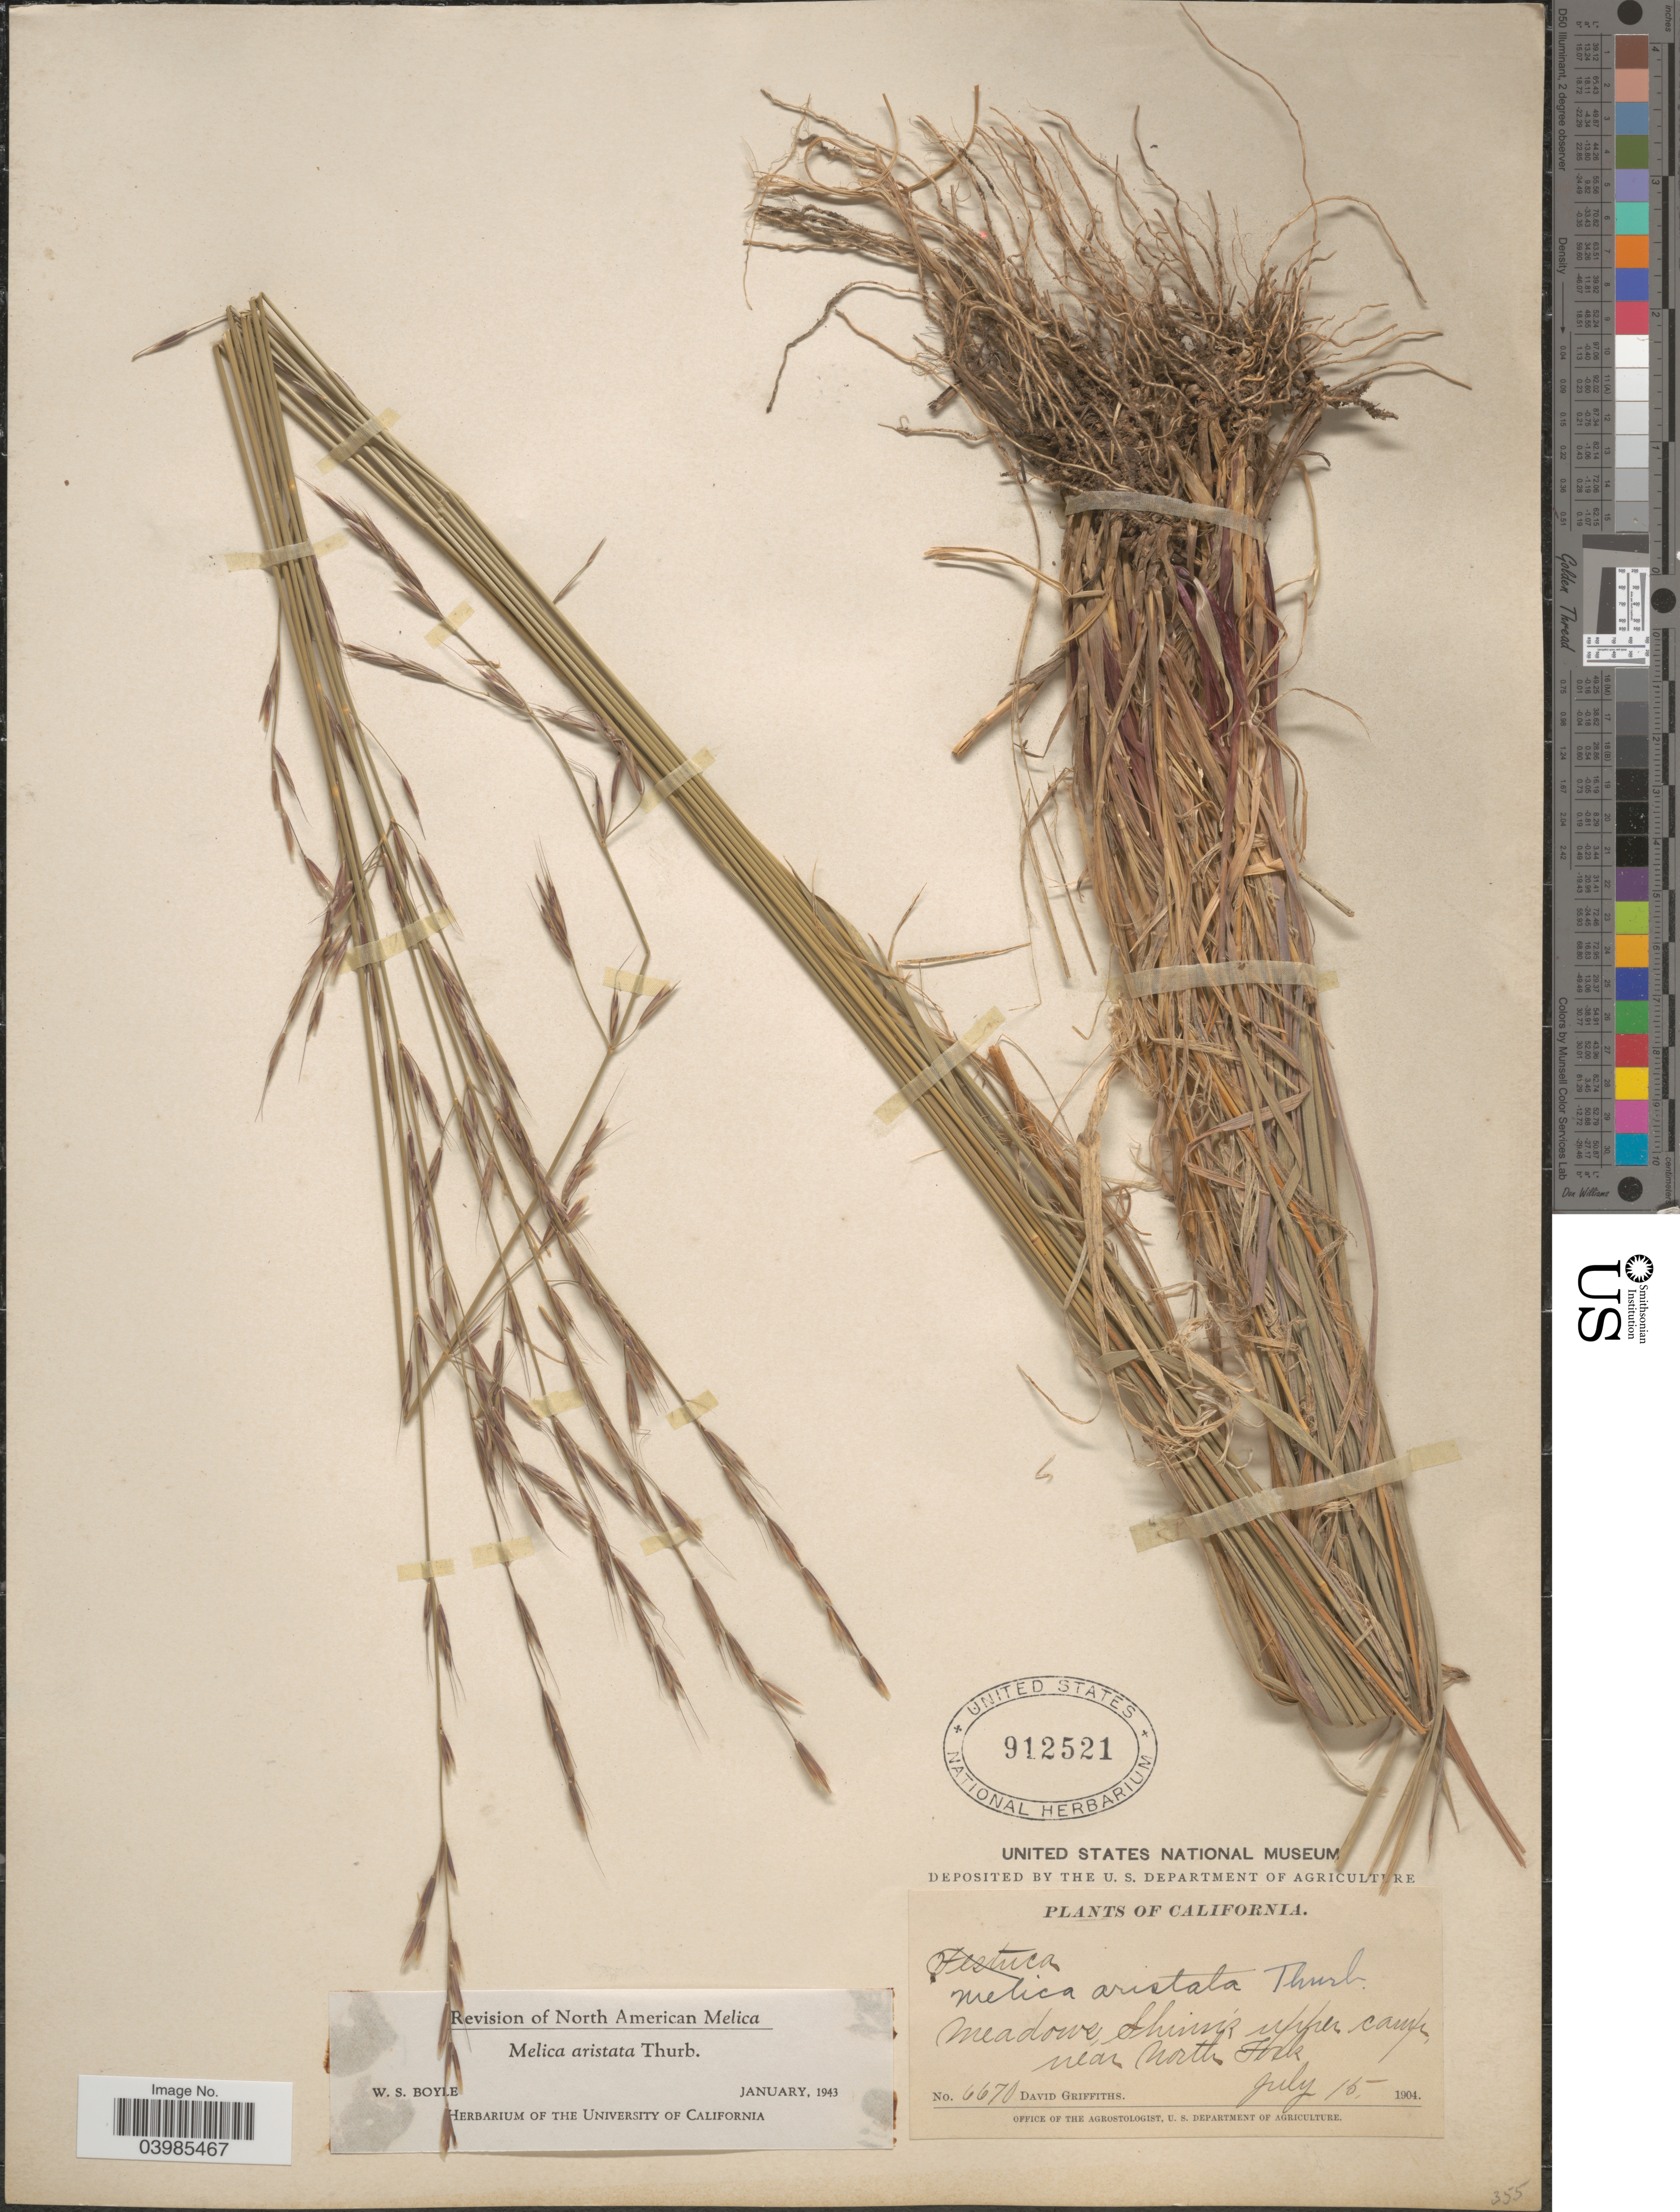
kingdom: Plantae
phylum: Tracheophyta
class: Liliopsida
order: Poales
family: Poaceae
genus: Melica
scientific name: Melica aristata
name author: Thurb. ex Bol.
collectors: D. Griffiths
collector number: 6670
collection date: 1904-07-15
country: United States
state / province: California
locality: Meadows Shinn's upper camp, near North Fork.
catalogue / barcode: US 912521